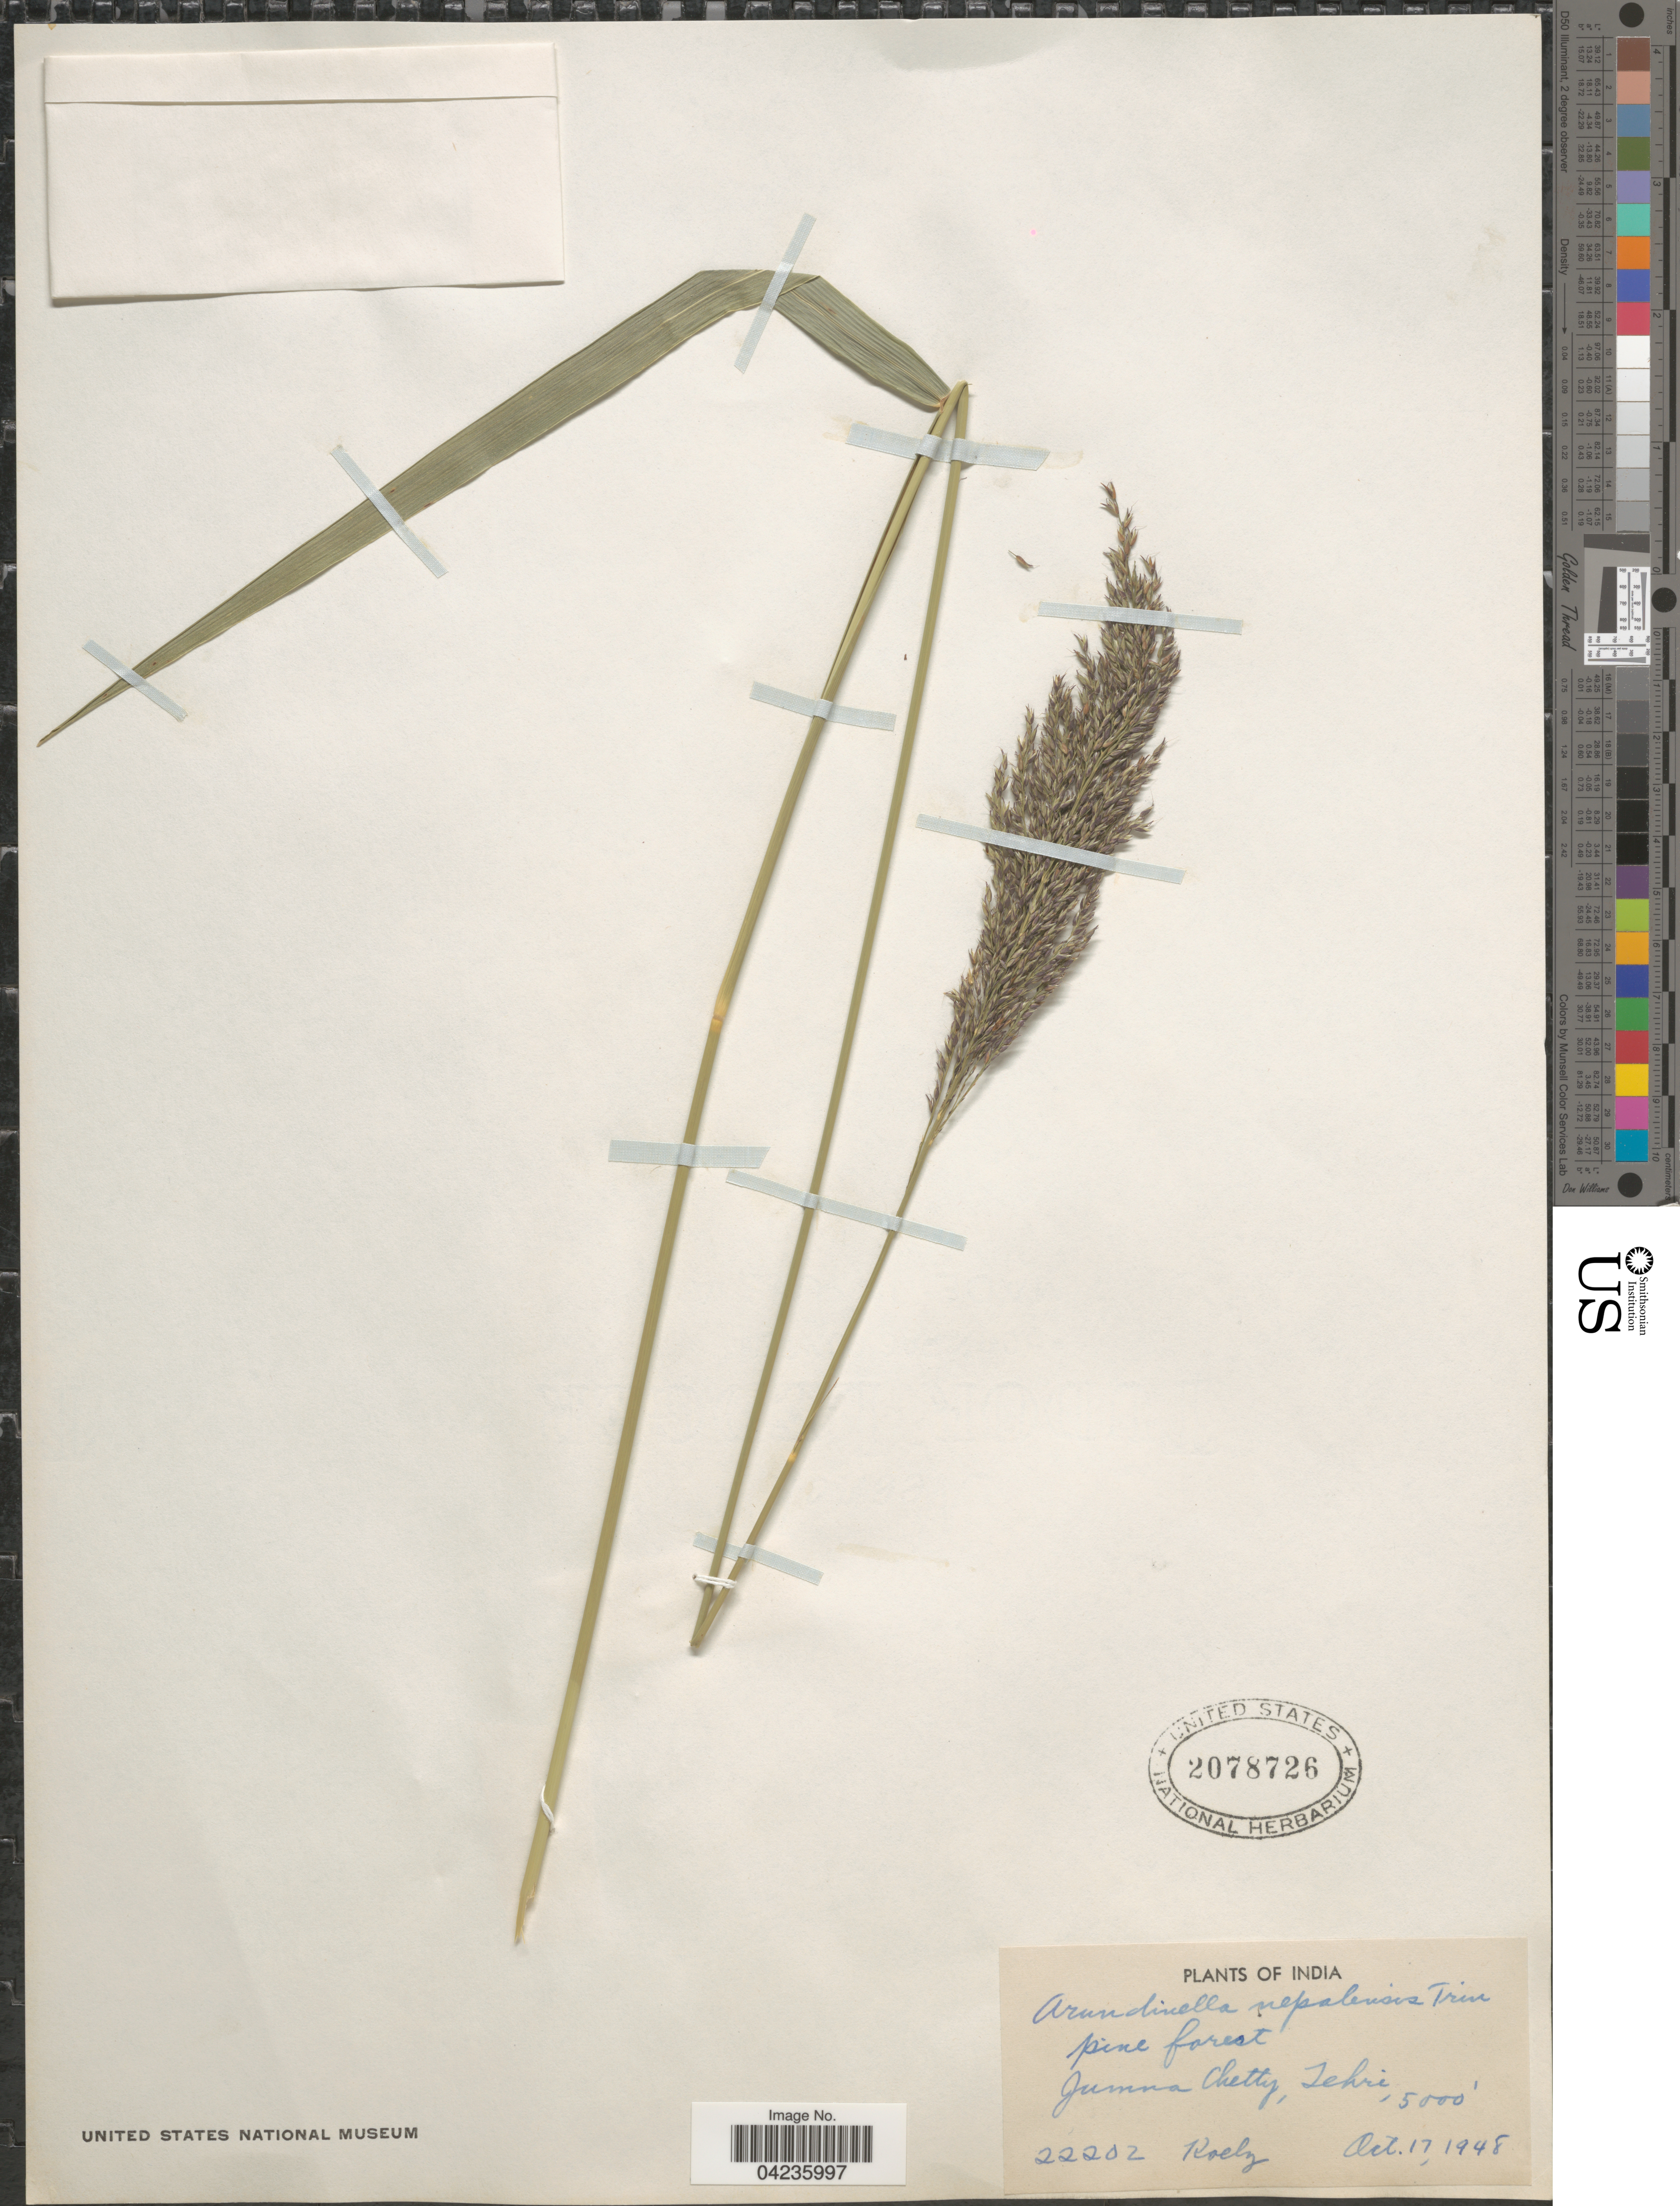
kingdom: Plantae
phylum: Tracheophyta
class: Liliopsida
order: Poales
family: Poaceae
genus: Arundinella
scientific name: Arundinella nepalensis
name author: Trin.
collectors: Koelz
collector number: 22202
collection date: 1948-10-17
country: India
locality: Jumna Chetty, Tehri.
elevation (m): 1524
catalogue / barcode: US 2078726